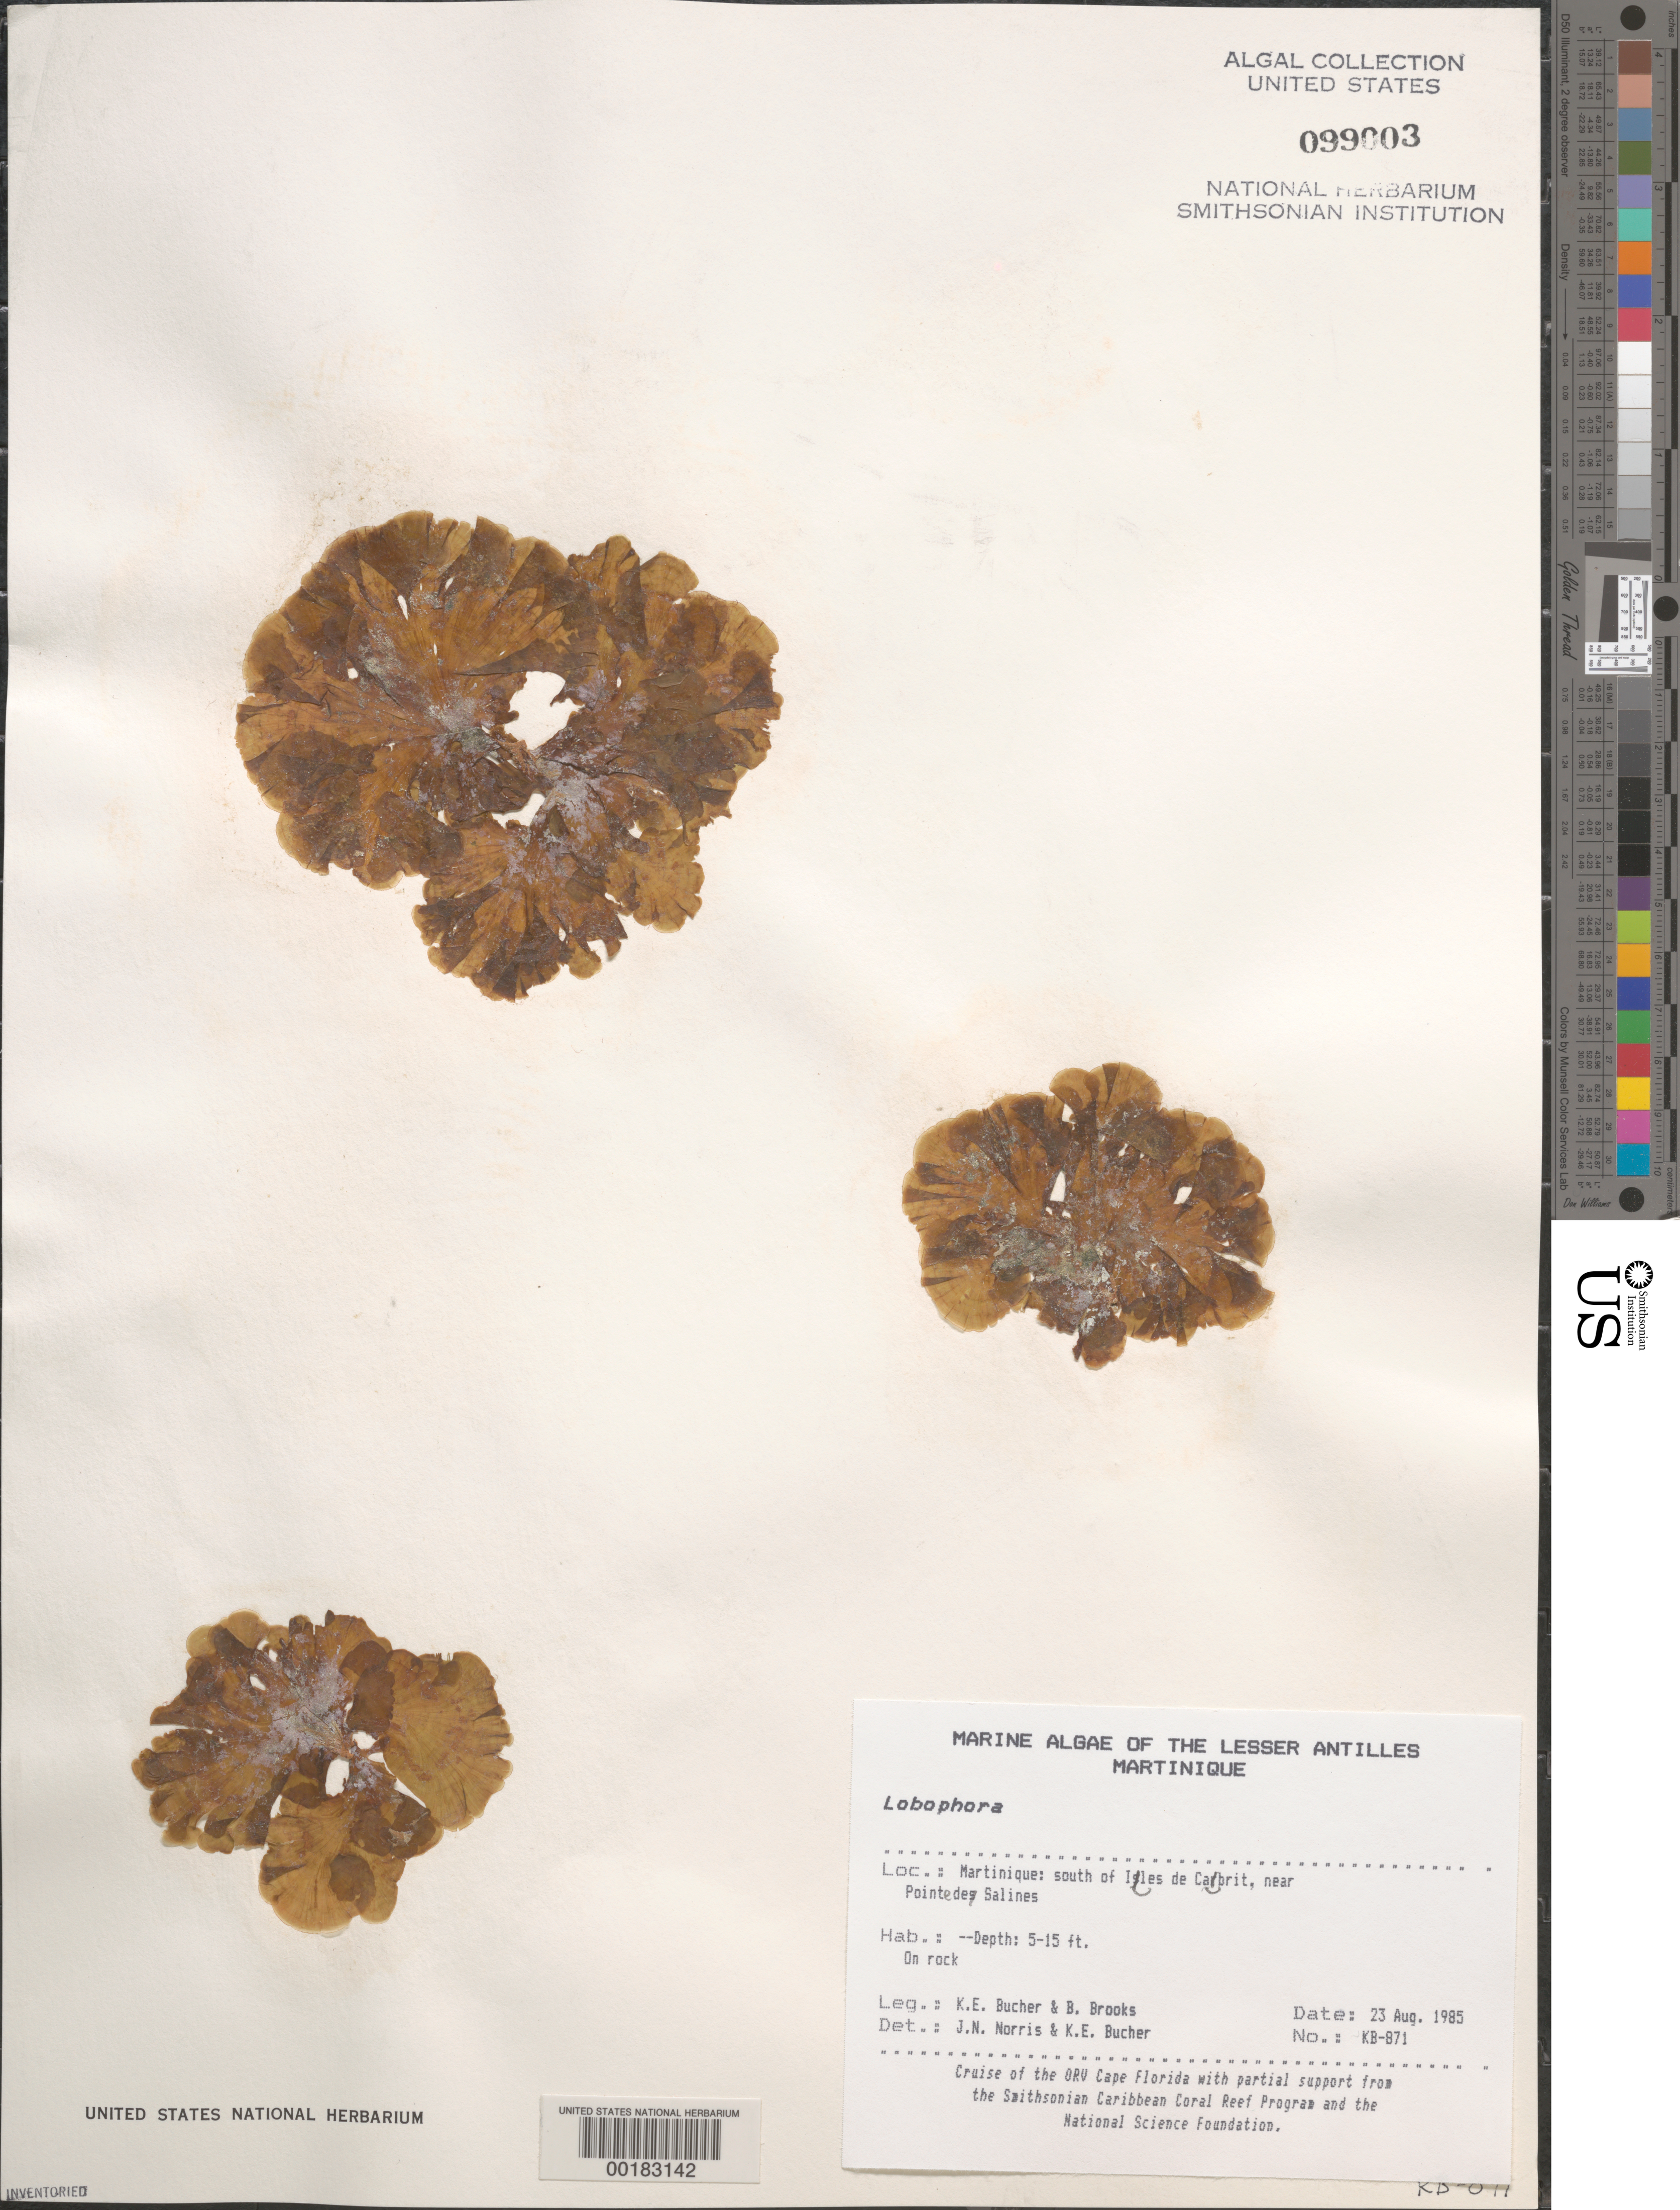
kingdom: Chromista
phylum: Ochrophyta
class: Phaeophyceae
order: Dictyotales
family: Dictyotaceae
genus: Lobophora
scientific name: Lobophora sp.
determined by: Norris, J. N.; Bucher, K. E.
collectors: K. E. Bucher & B. Brooks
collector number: Kb-871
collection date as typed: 23 Aug 1985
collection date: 1985-08-23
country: Martinique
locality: South of Iles de Cabrit, near Pointe de Salines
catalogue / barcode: US 99003